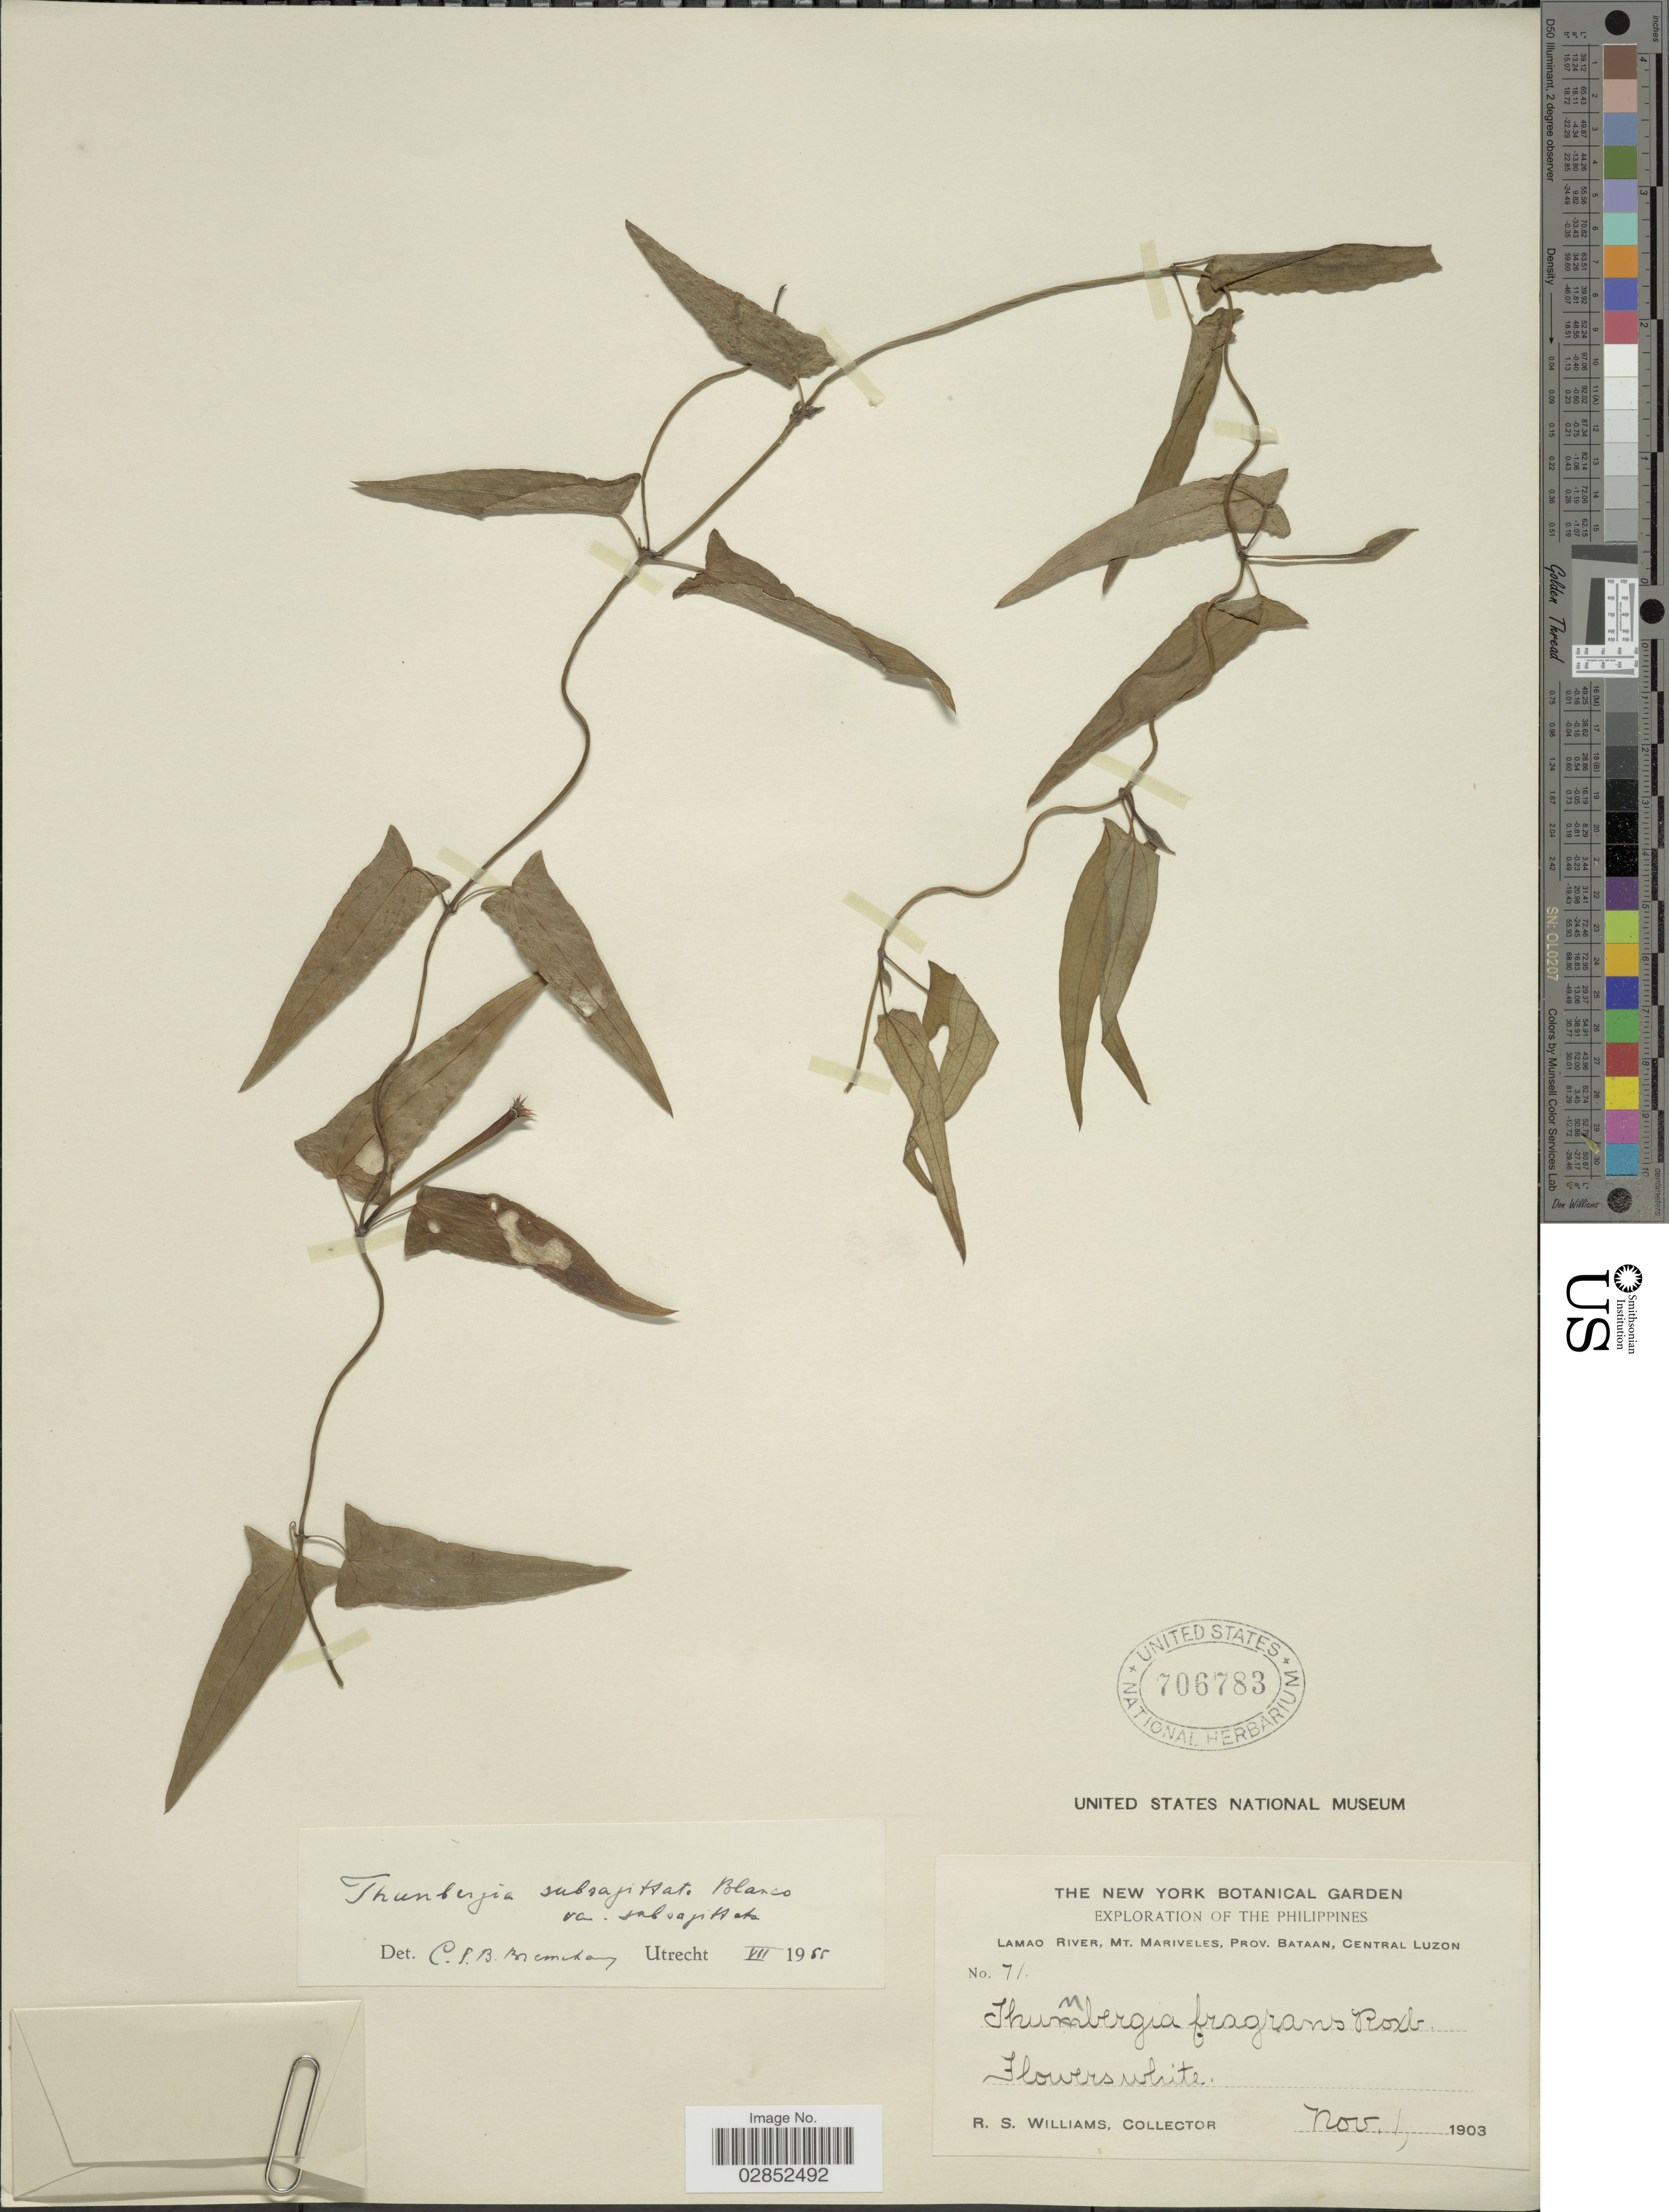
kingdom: Plantae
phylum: Tracheophyta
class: Magnoliopsida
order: Lamiales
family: Acanthaceae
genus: Thunbergia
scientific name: Thunbergia subsagittata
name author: Blanco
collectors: R. S. Williams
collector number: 71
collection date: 1903-11-01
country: Philippines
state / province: Central Luzon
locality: Lamao River, Mt. Mariveles, Prov. Bataan, Central Luzon.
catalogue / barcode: US 706783